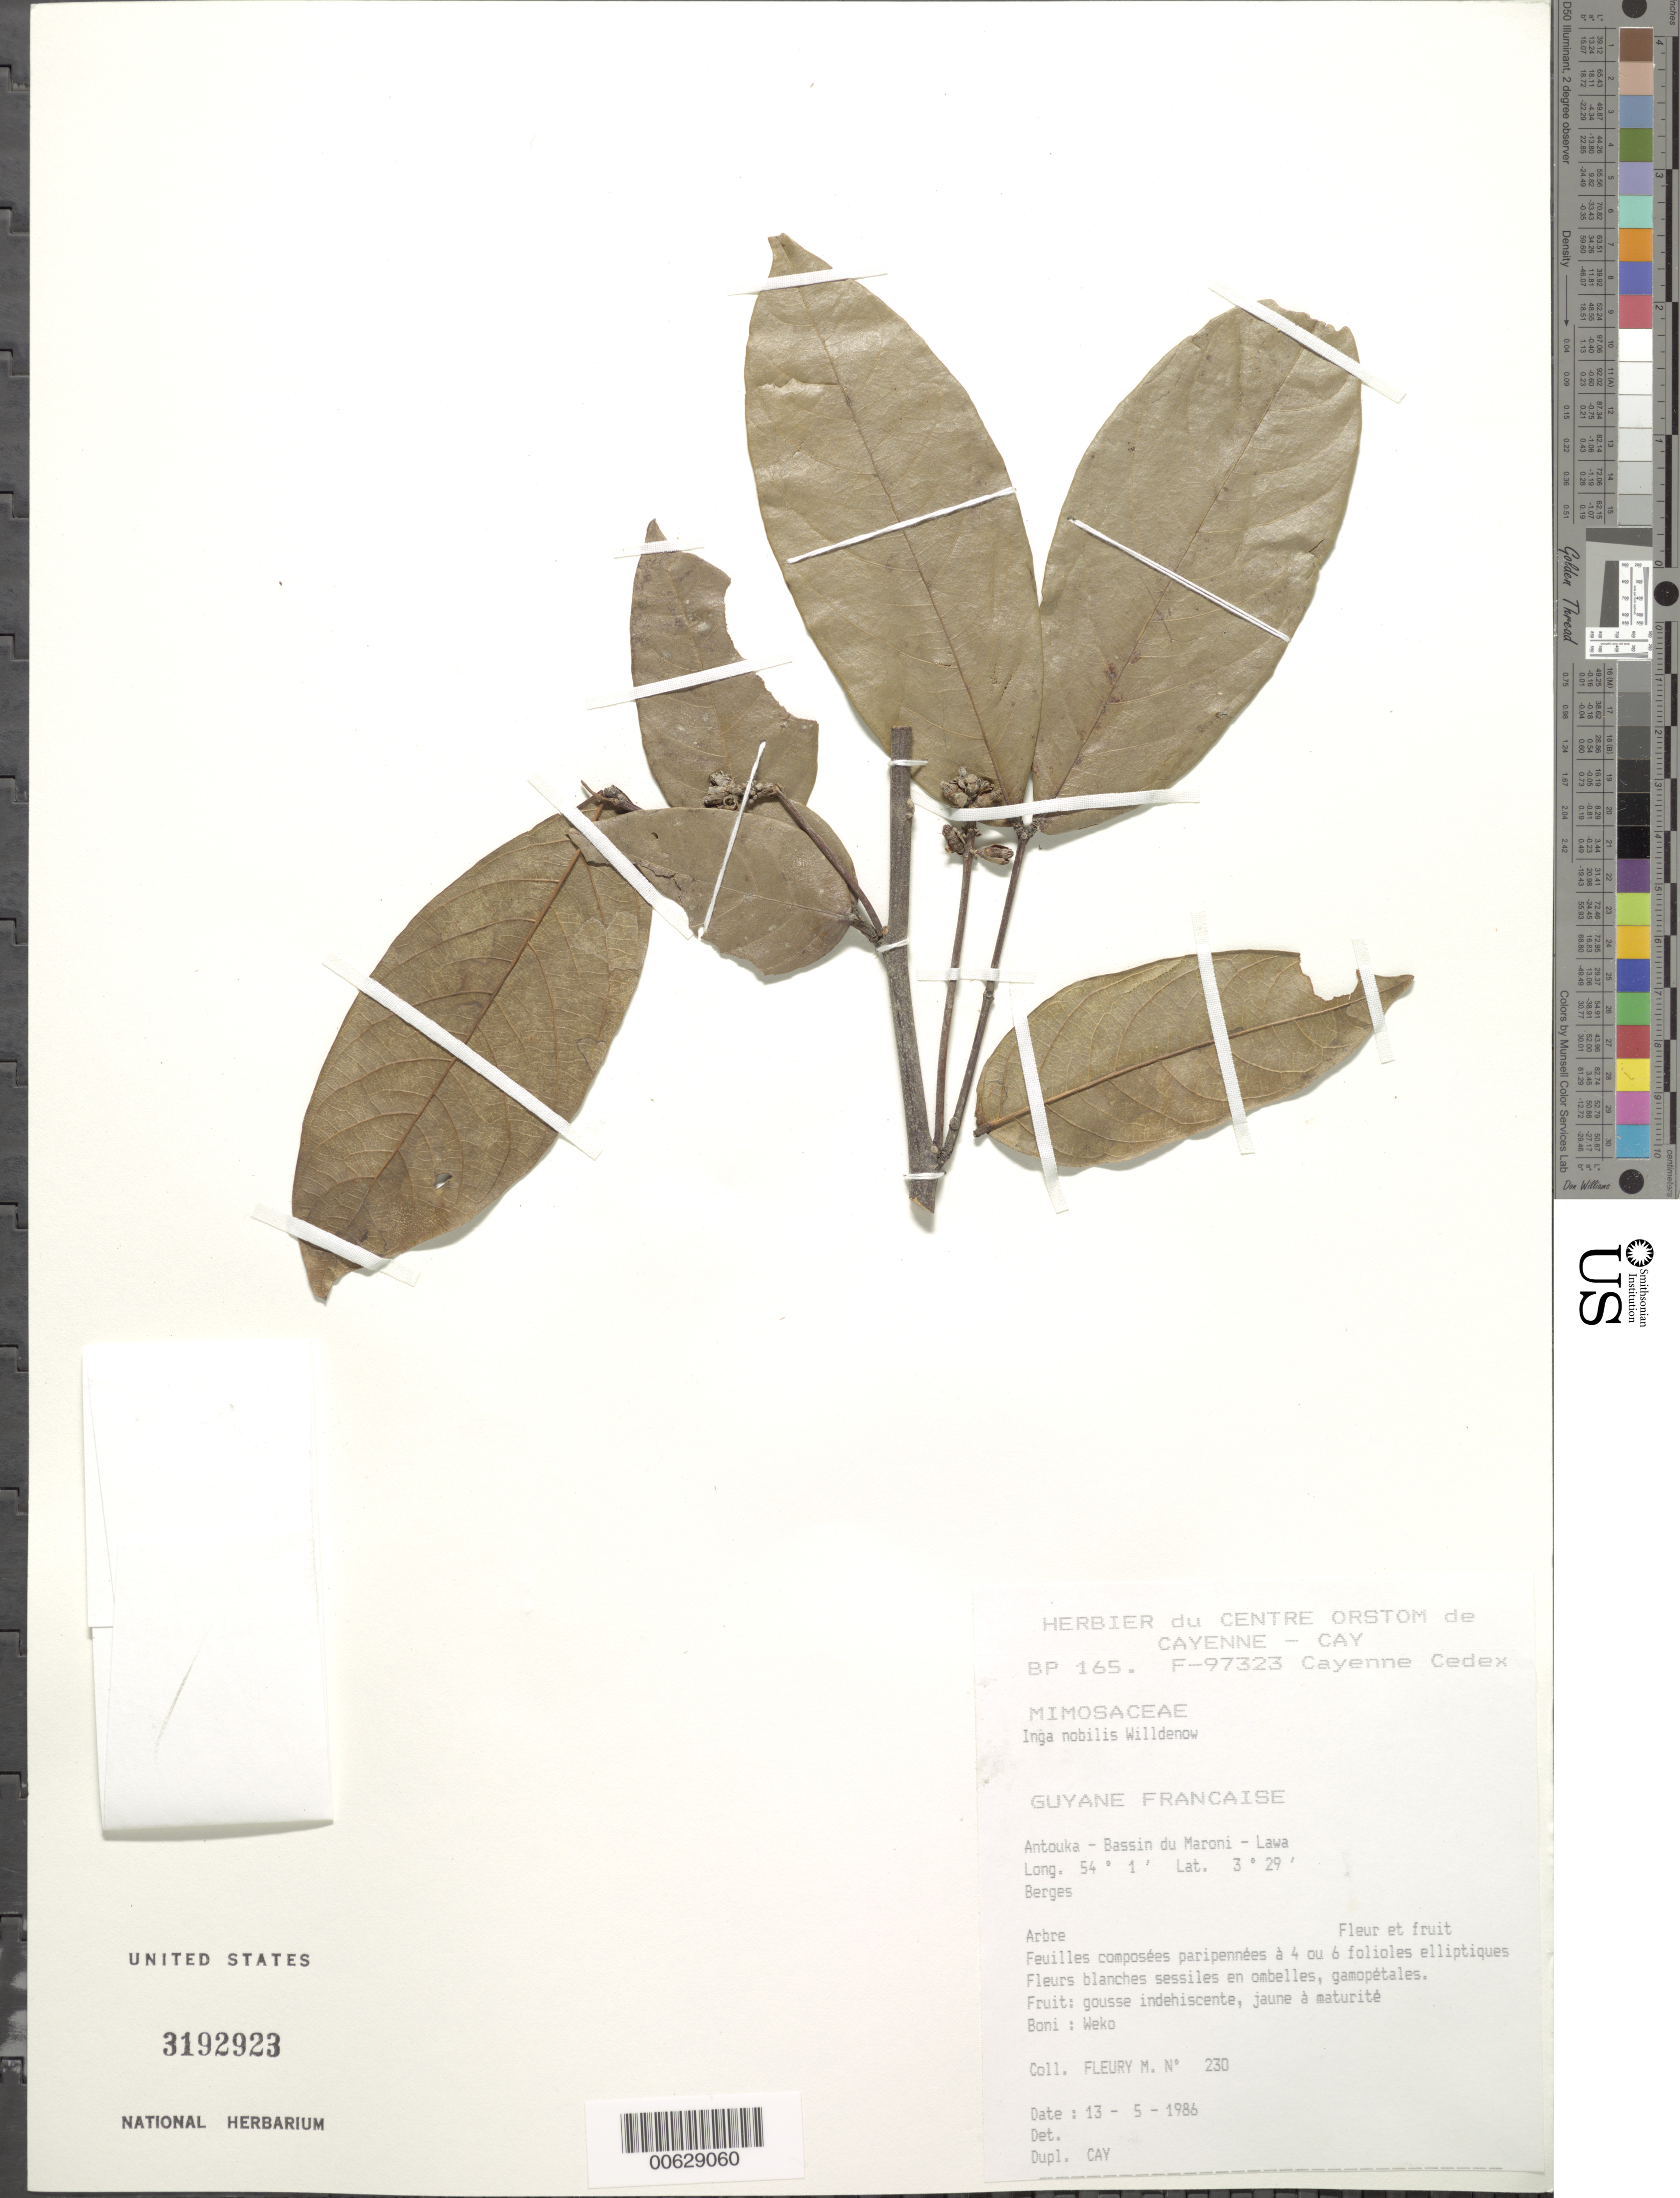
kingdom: Plantae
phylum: Tracheophyta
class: Magnoliopsida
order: Fabales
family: Fabaceae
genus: Inga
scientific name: Inga nobilis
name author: Willd.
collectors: M. Fleury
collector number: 230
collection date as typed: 13-May-86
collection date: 1986-05-13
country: French Guiana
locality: Antouka, Bassin du Lawa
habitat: Berges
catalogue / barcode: US 3192923